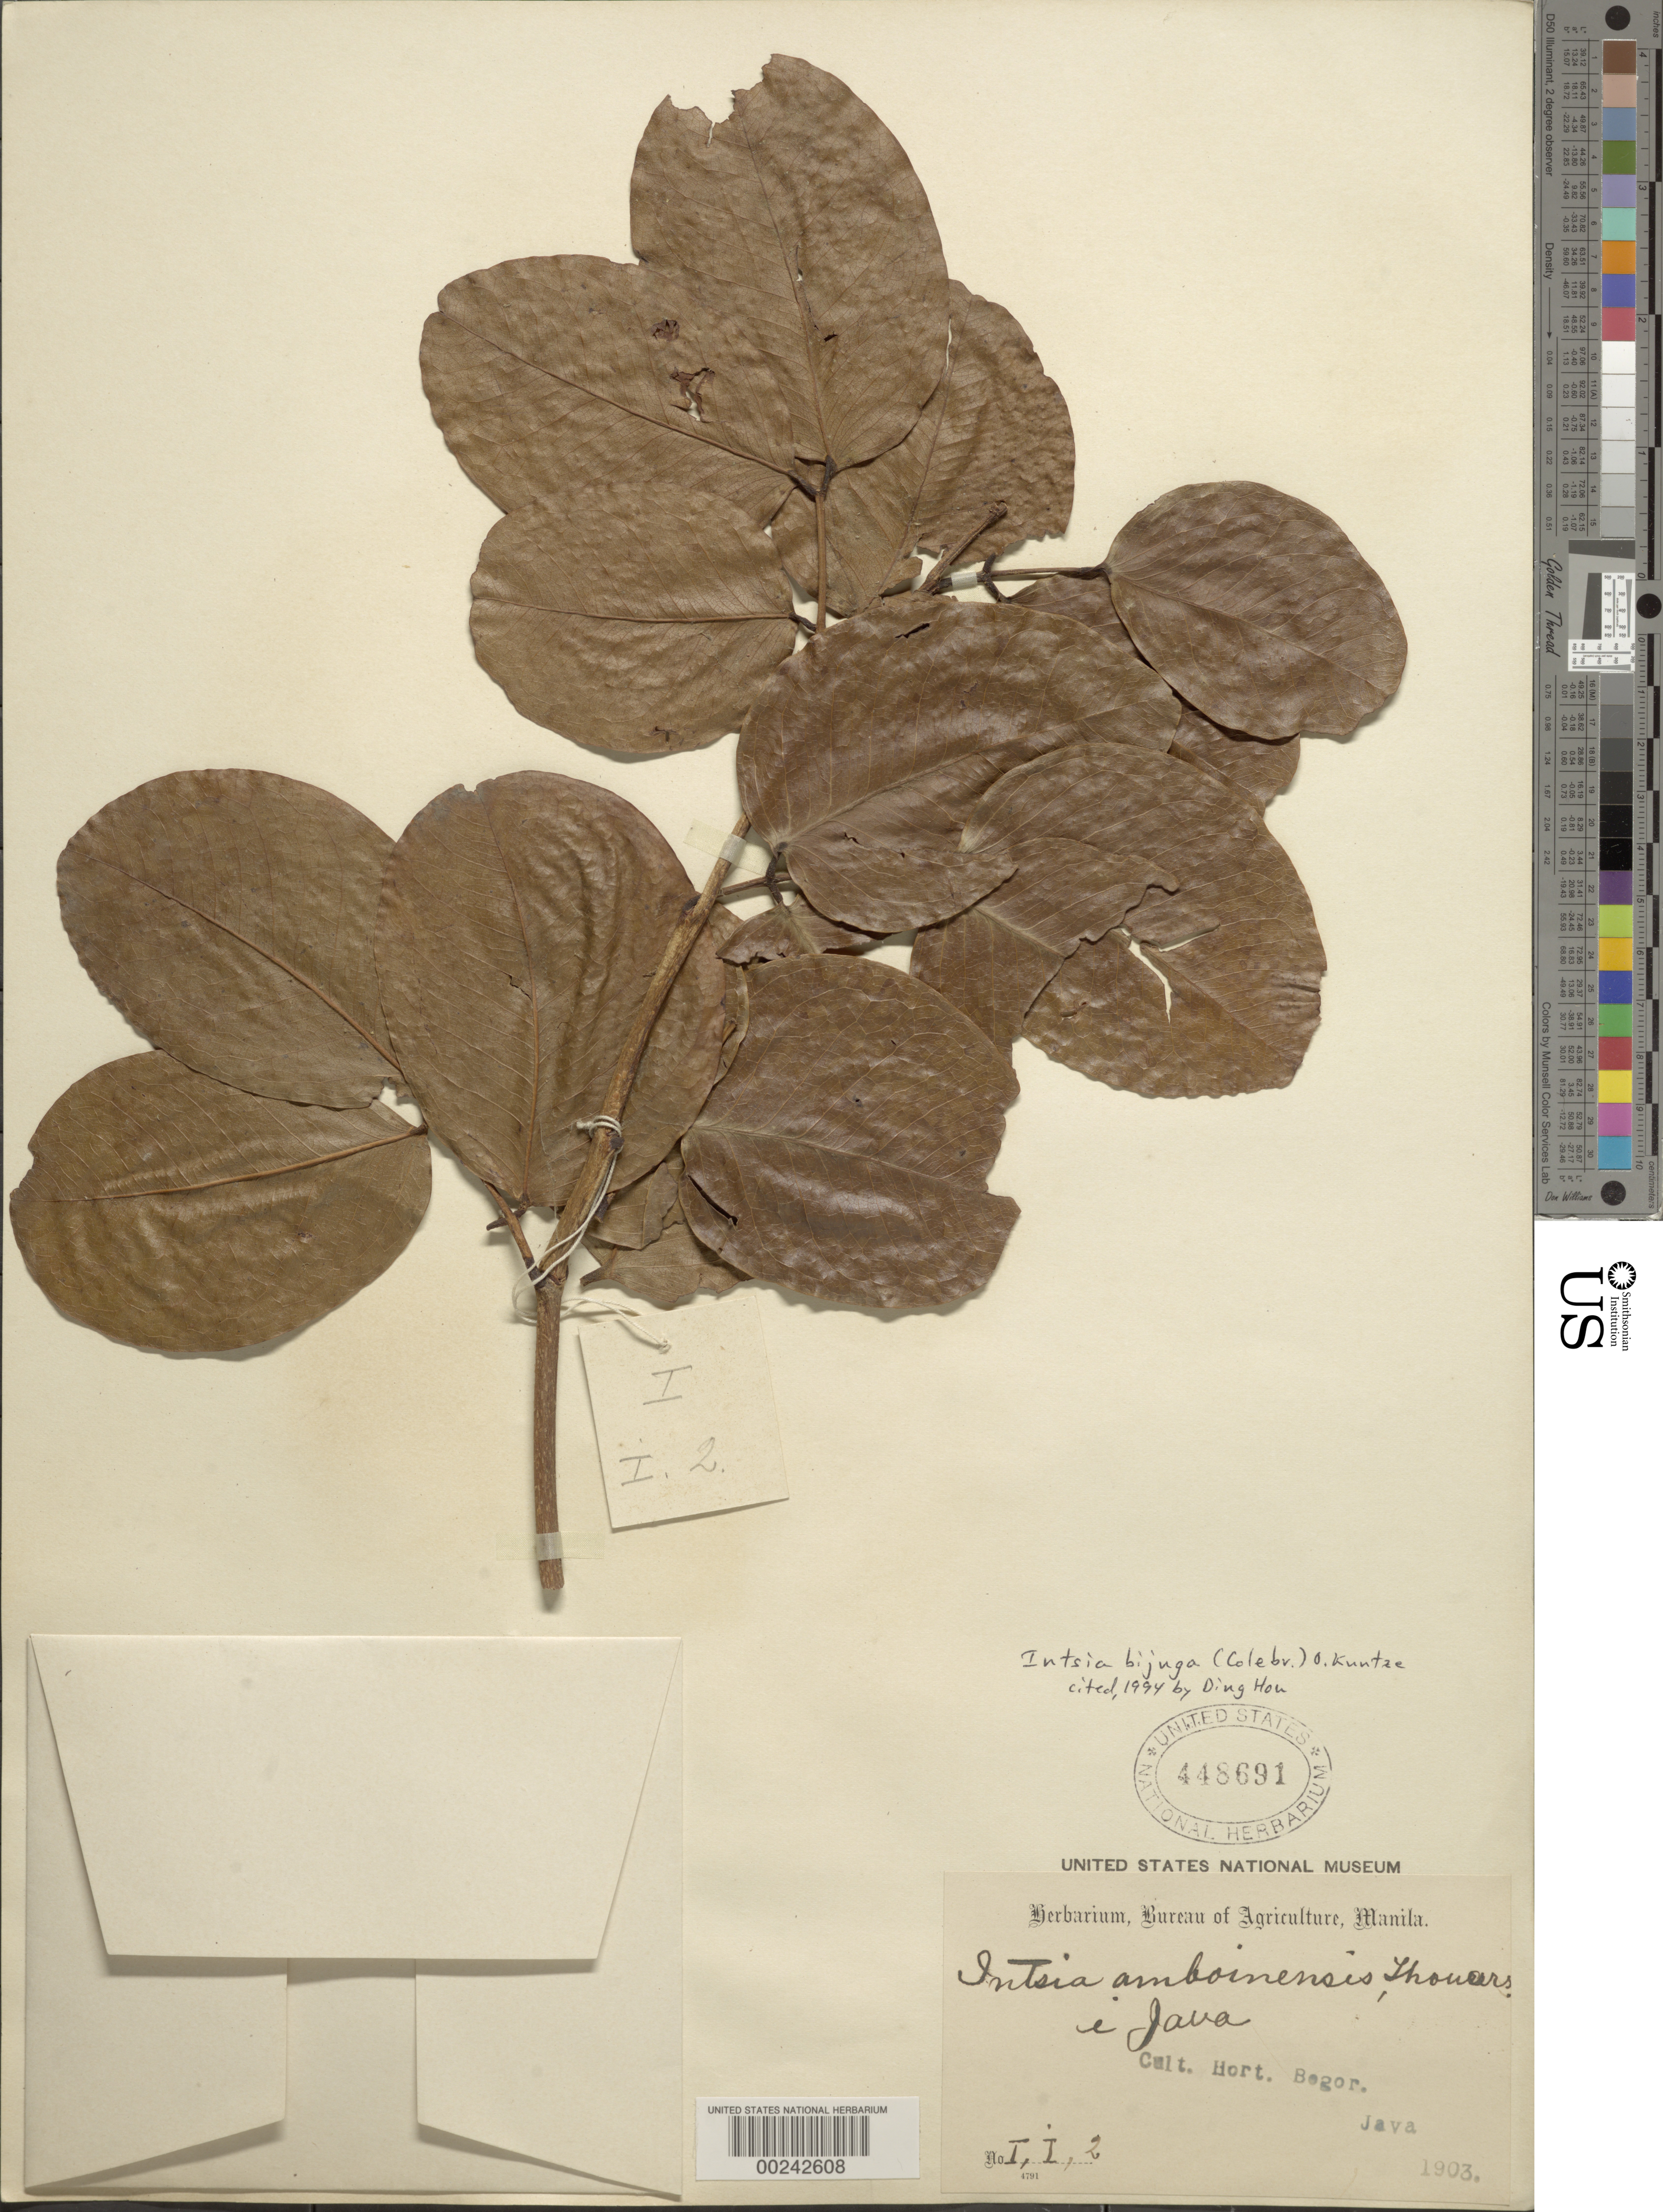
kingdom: Plantae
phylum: Tracheophyta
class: Magnoliopsida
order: Fabales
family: Fabaceae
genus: Intsia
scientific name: Intsia bijuga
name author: (Colebr.) Kuntze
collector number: I,i,2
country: Indonesia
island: Java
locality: Hort. bogor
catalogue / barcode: US 448691